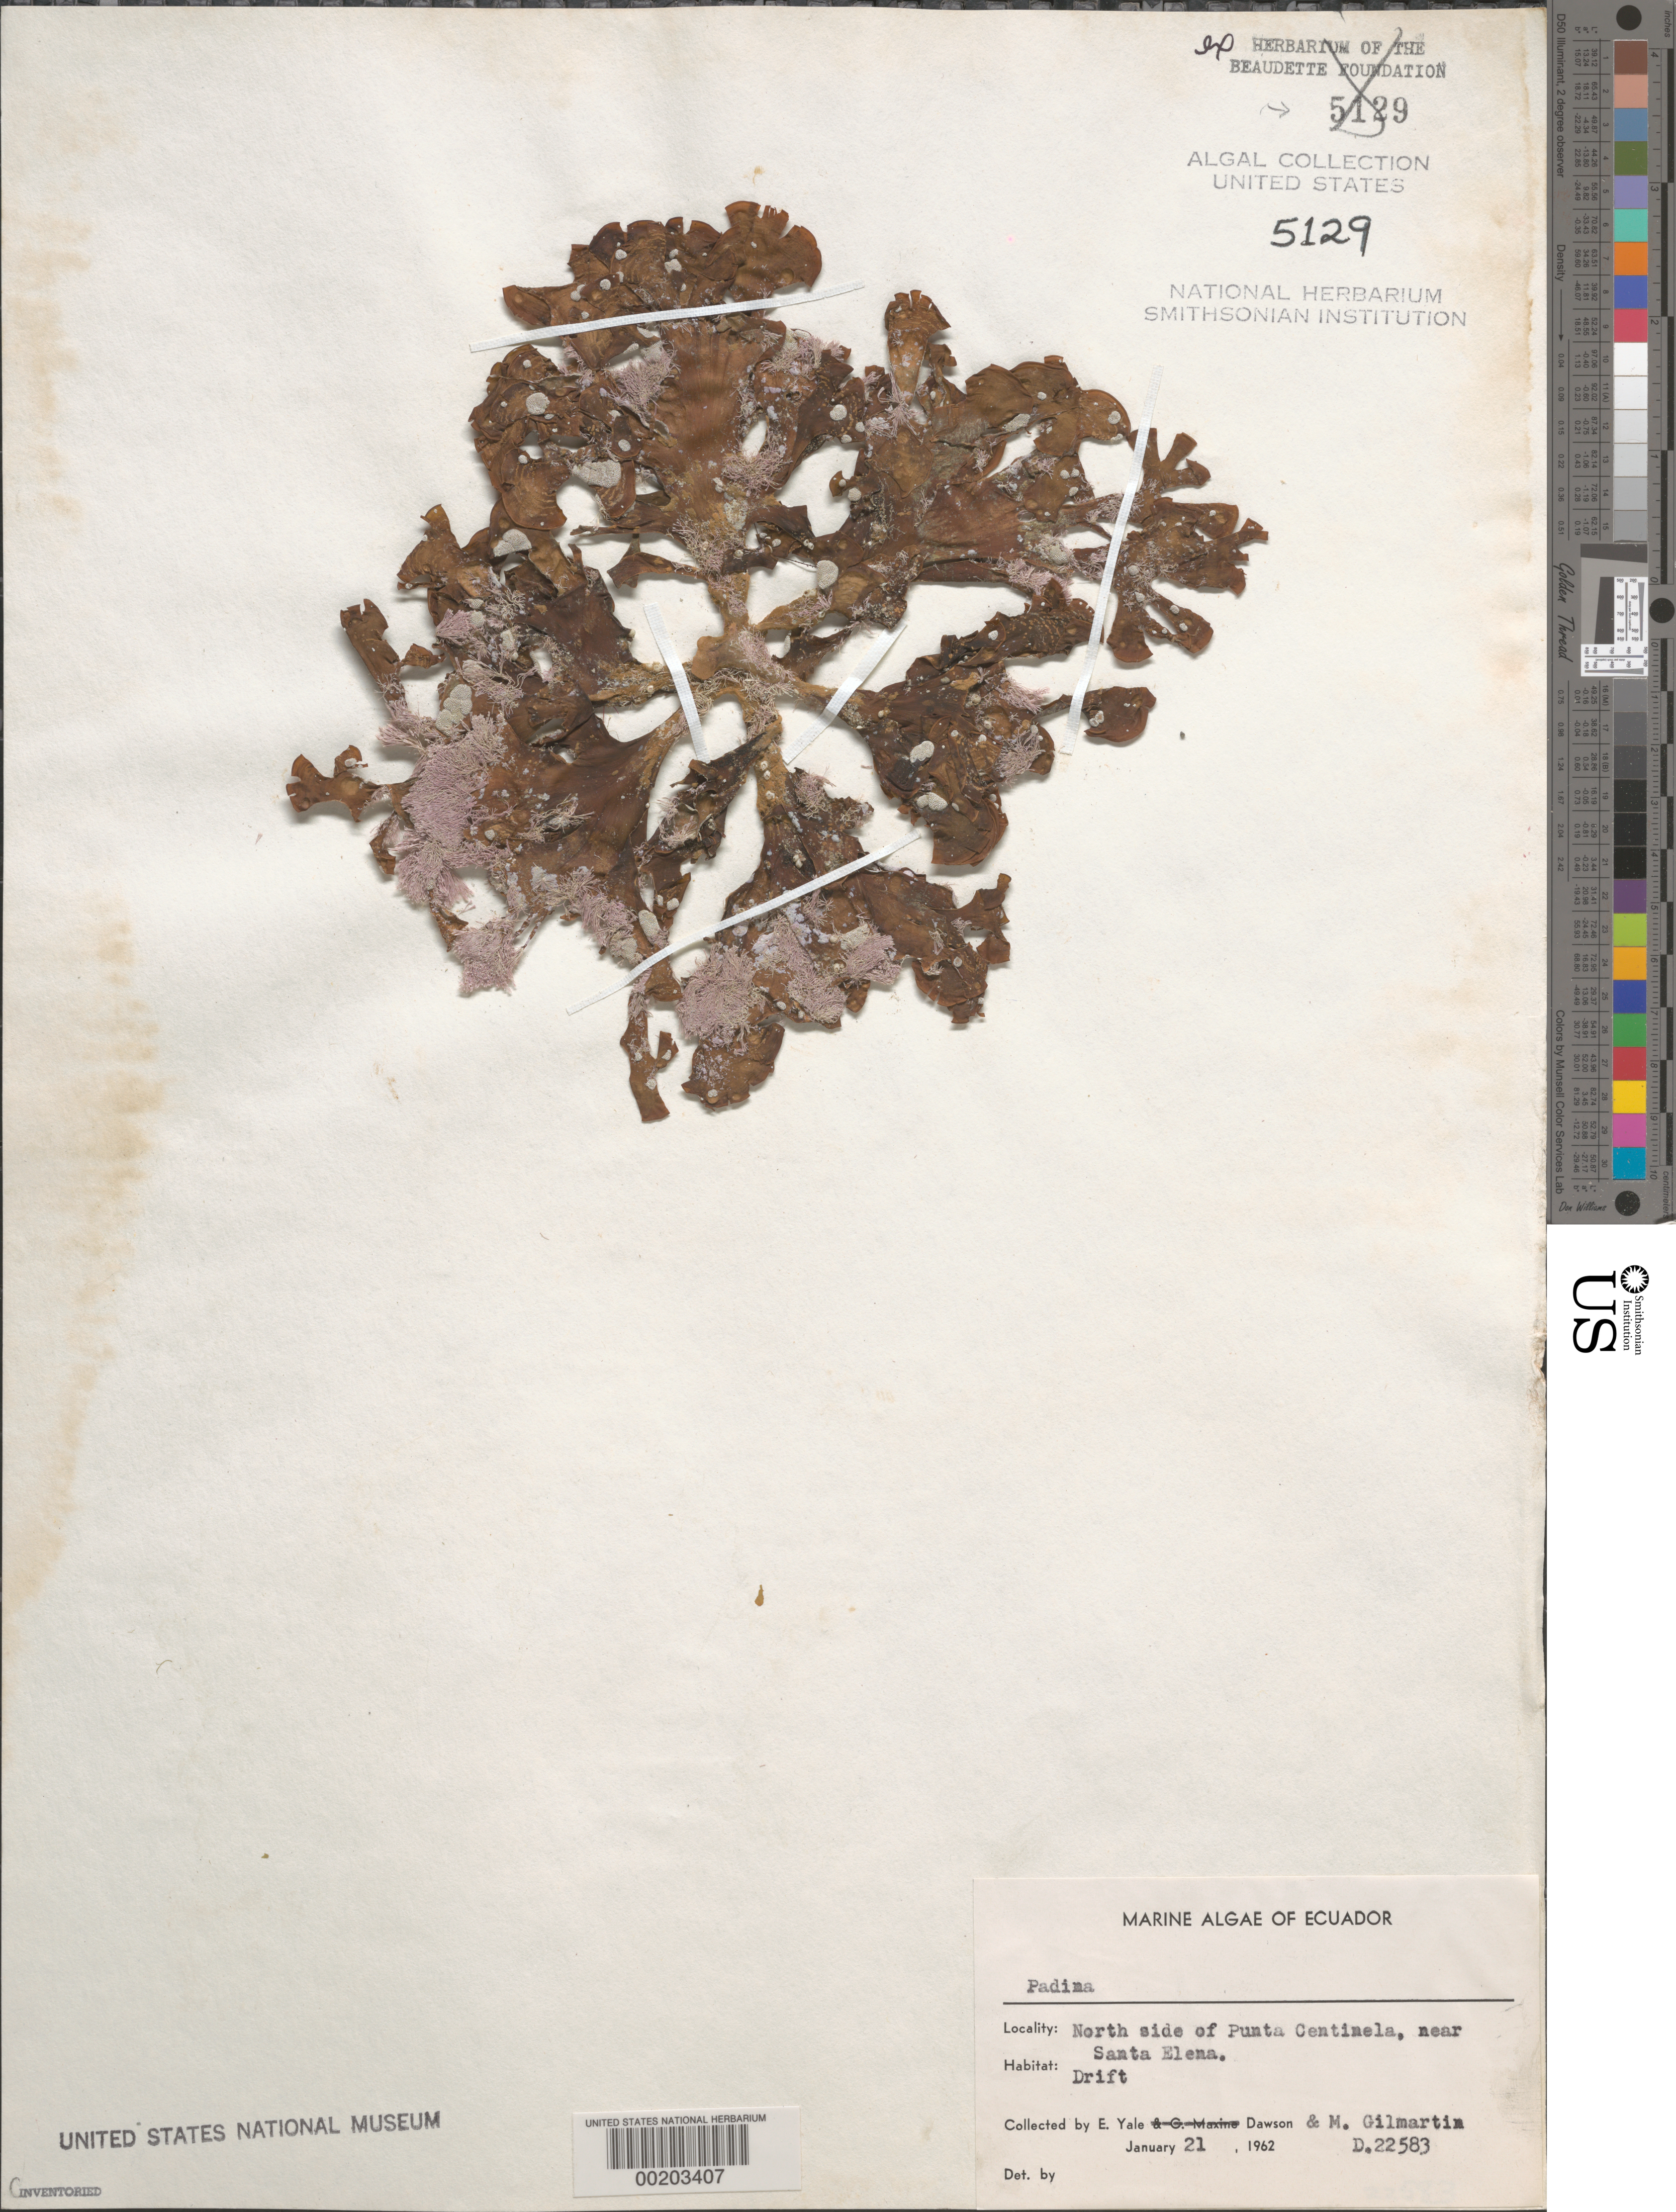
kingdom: Chromista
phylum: Ochrophyta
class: Phaeophyceae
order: Dictyotales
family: Dictyotaceae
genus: Padina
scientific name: Padina sp.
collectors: E. Y. Dawson & M. Gilmartin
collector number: EYD 22583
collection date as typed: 21 Jan 1962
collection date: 1962-01-21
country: Ecuador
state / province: Guayas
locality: Punta Centinela, near Santa Elena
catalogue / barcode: US 5129